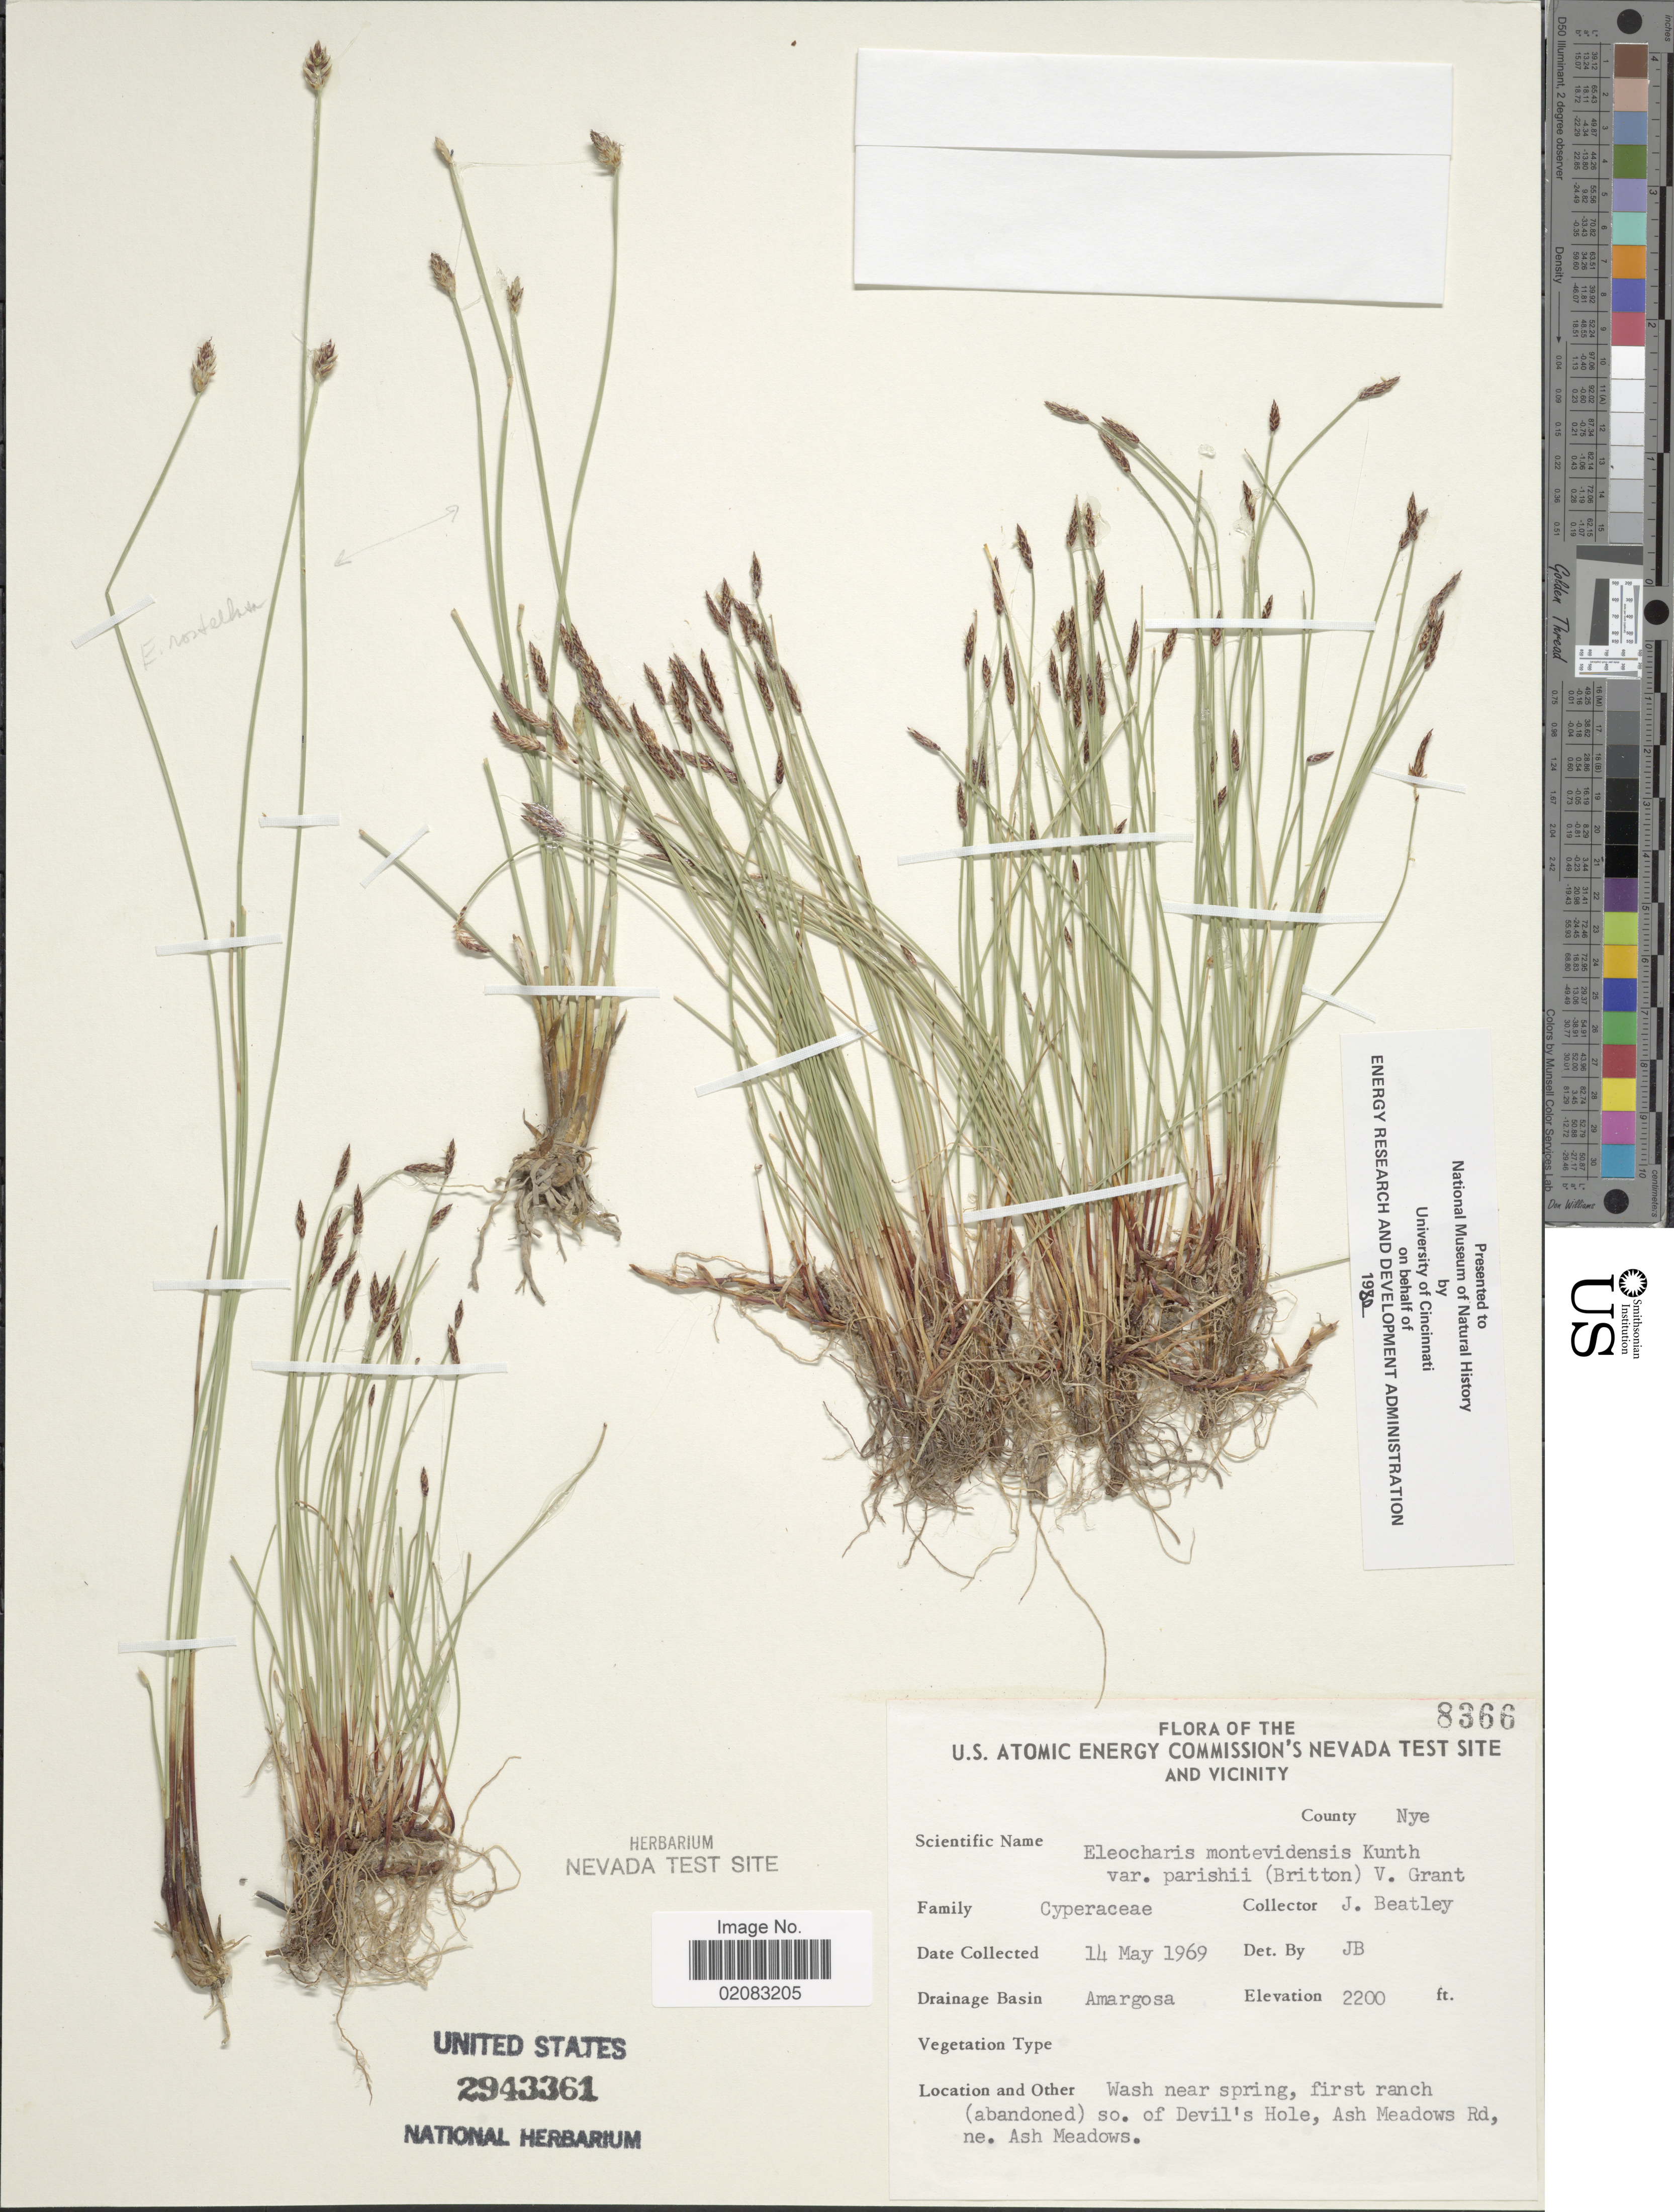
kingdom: Plantae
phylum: Tracheophyta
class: Liliopsida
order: Poales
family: Cyperaceae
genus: Eleocharis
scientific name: Eleocharis parishii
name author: Britton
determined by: Strong, Mark T., (BOT), Smithsonian Institution - National Museum of Natural History (UNITED STATES)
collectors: J. C. Beatley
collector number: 8366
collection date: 1969-05-14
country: United States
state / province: Nevada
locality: U.S. Atomic Energy Commision's Nevada Test Site and Vicinity, County Nye, Drainage Basin Amargosa, Wash near spring, first ranch (abandoned) so. of Devil's Hole, Ash Meadows Rd, ne. Ash Meadows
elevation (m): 671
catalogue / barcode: US 2943361